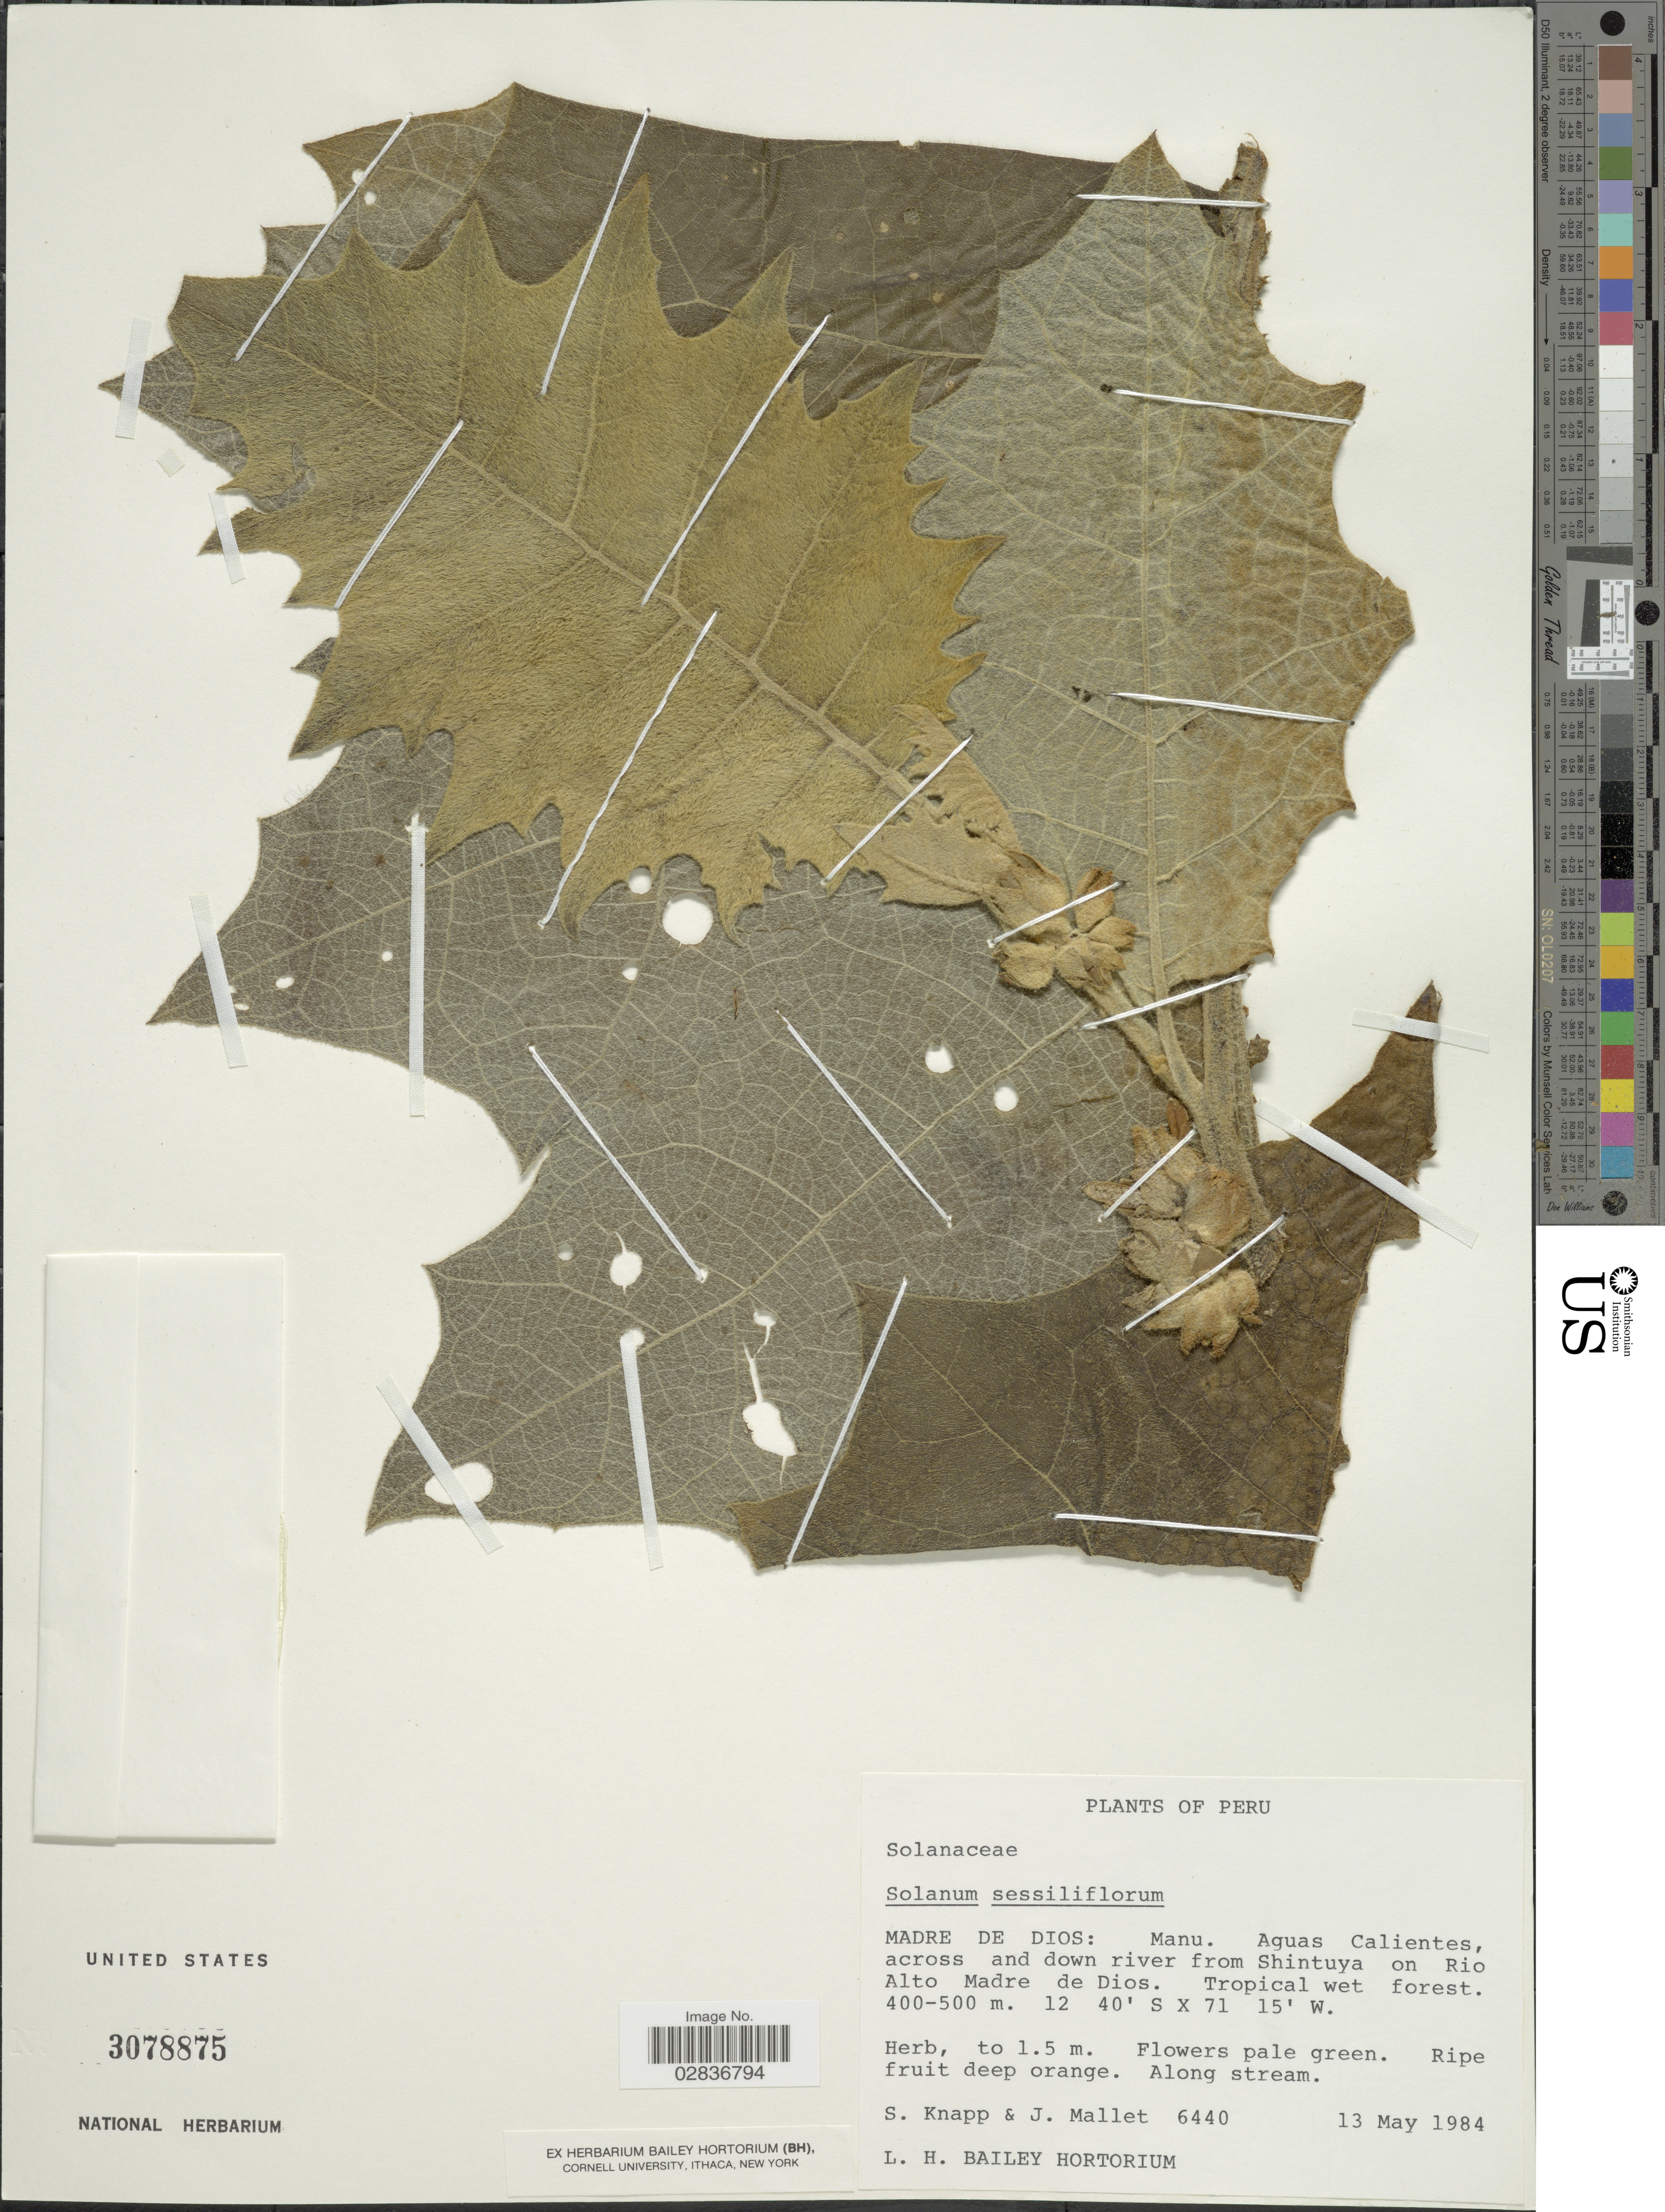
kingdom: Plantae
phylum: Tracheophyta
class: Magnoliopsida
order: Solanales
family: Solanaceae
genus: Solanum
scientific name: Solanum sessiliflorum var. sessiliflorum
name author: Dunal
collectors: S. Knapp & J. Mallet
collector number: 6440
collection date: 1984-05-13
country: Peru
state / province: Madre de Dios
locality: Madre de Dios: Manu. Aguas Calientes, across and down river from Shintuya on Rio Alto Madre de Dios.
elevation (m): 400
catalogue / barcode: US 3078875